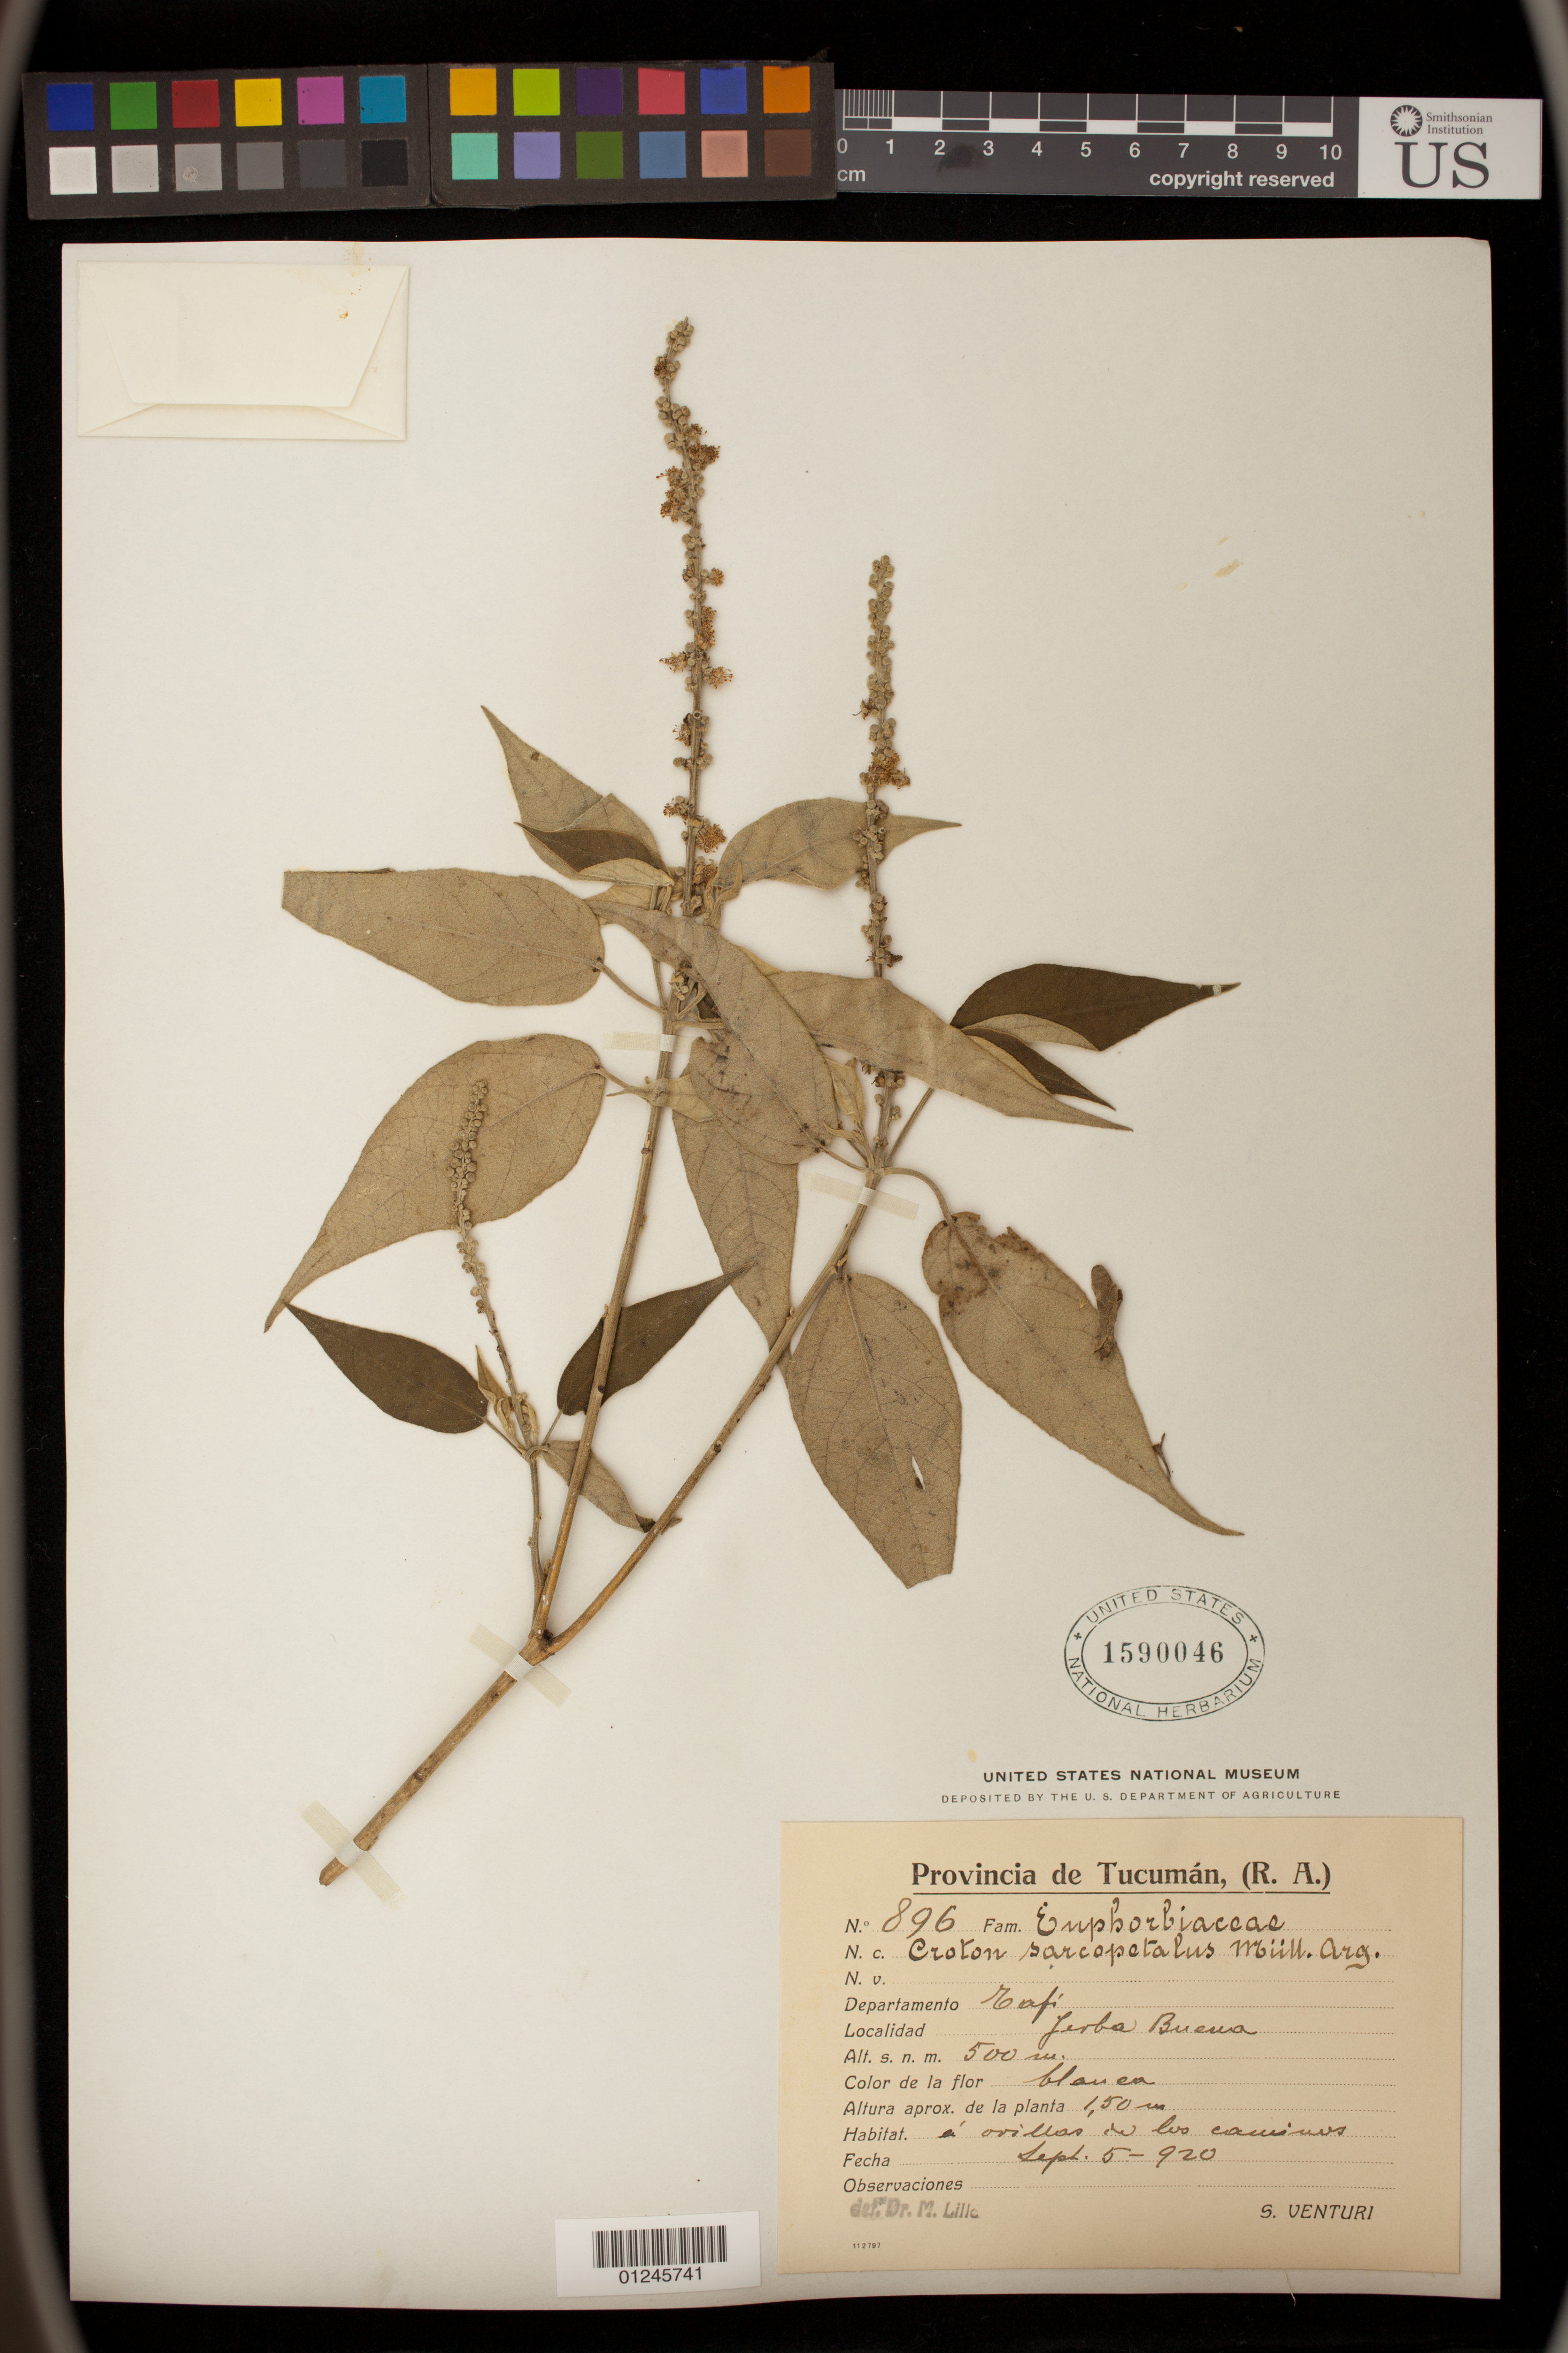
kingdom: Plantae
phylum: Tracheophyta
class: Magnoliopsida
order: Malpighiales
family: Euphorbiaceae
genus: Croton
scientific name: Croton sarcopetalus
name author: Müll. Arg.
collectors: S. Venturi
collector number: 896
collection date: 1920-09-05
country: Argentina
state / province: Tucuman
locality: Tafi Yerba Buena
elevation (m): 500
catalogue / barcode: US 1590046